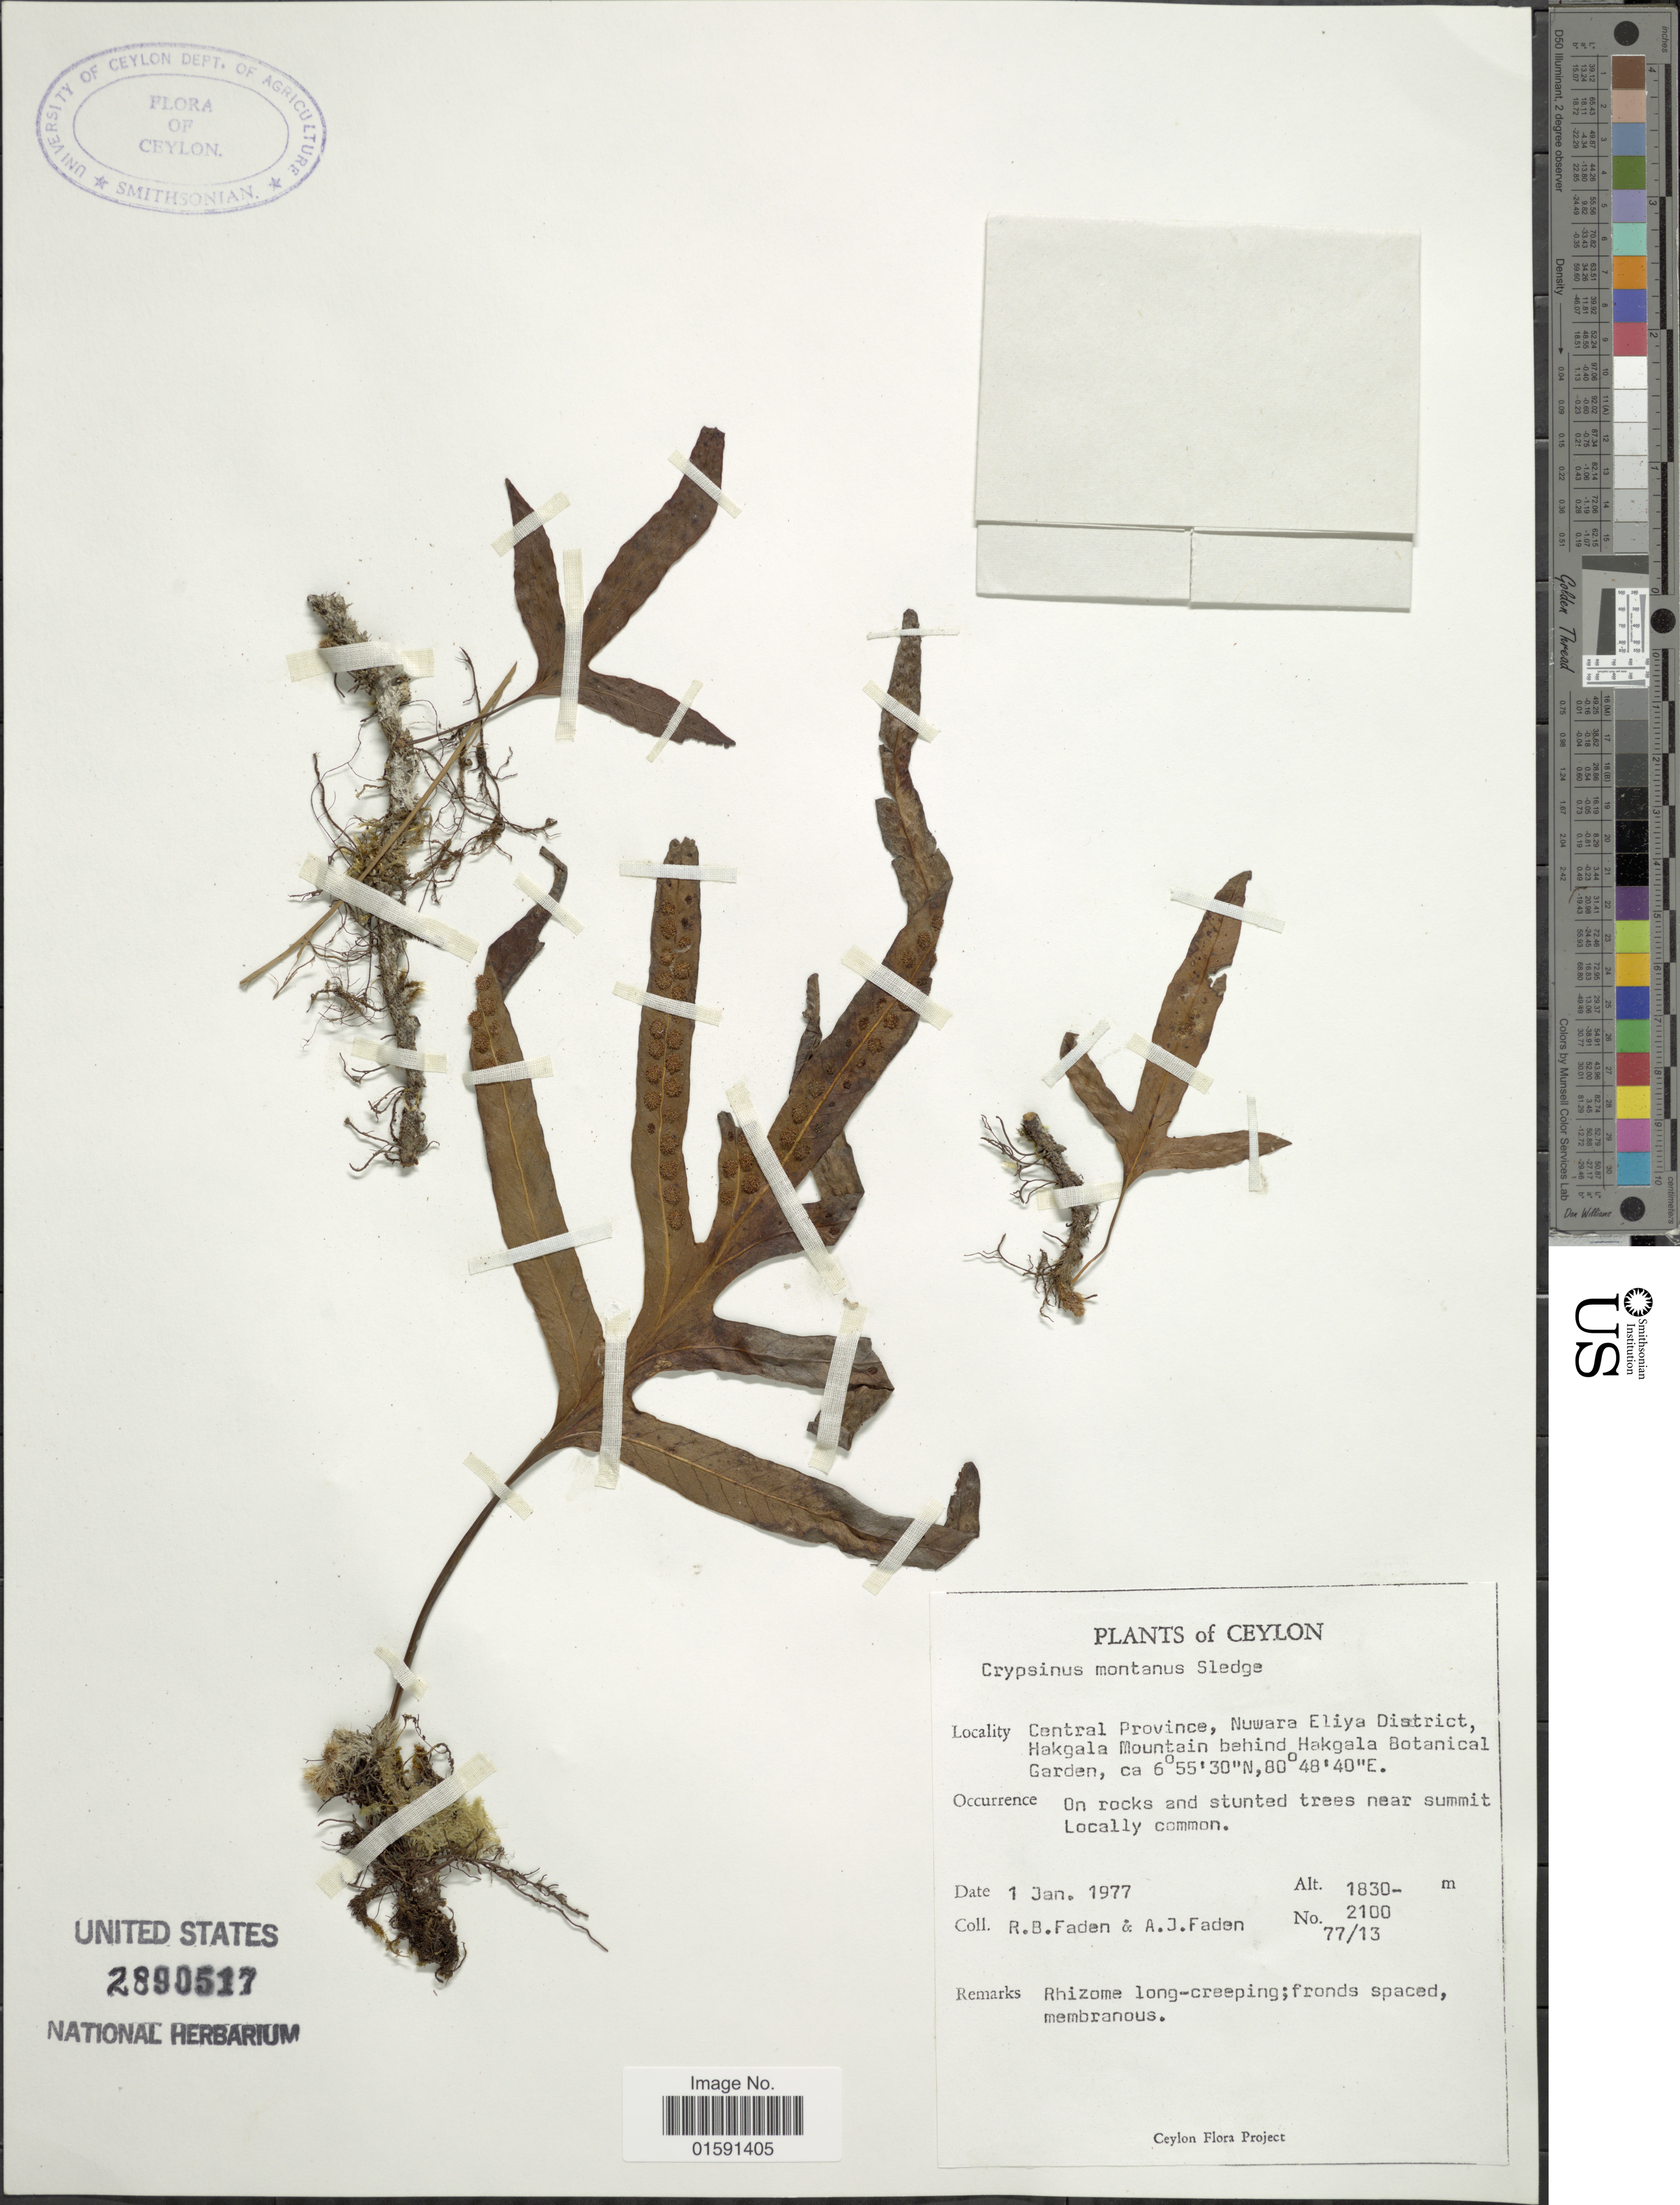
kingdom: Plantae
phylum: Tracheophyta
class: Polypodiopsida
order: Polypodiales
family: Polypodiaceae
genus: Selliguea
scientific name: Selliguea montana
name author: (Sledge) Hovenkamp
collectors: R. B. Faden & A. J. Faden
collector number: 77/13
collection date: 1977-01-01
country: Sri Lanka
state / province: Central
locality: Ceylon, Central Province, Nuwara Eliya District, Hakgala Mountain behind Hakgala Botanical Garden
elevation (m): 1830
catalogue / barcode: US 2890517